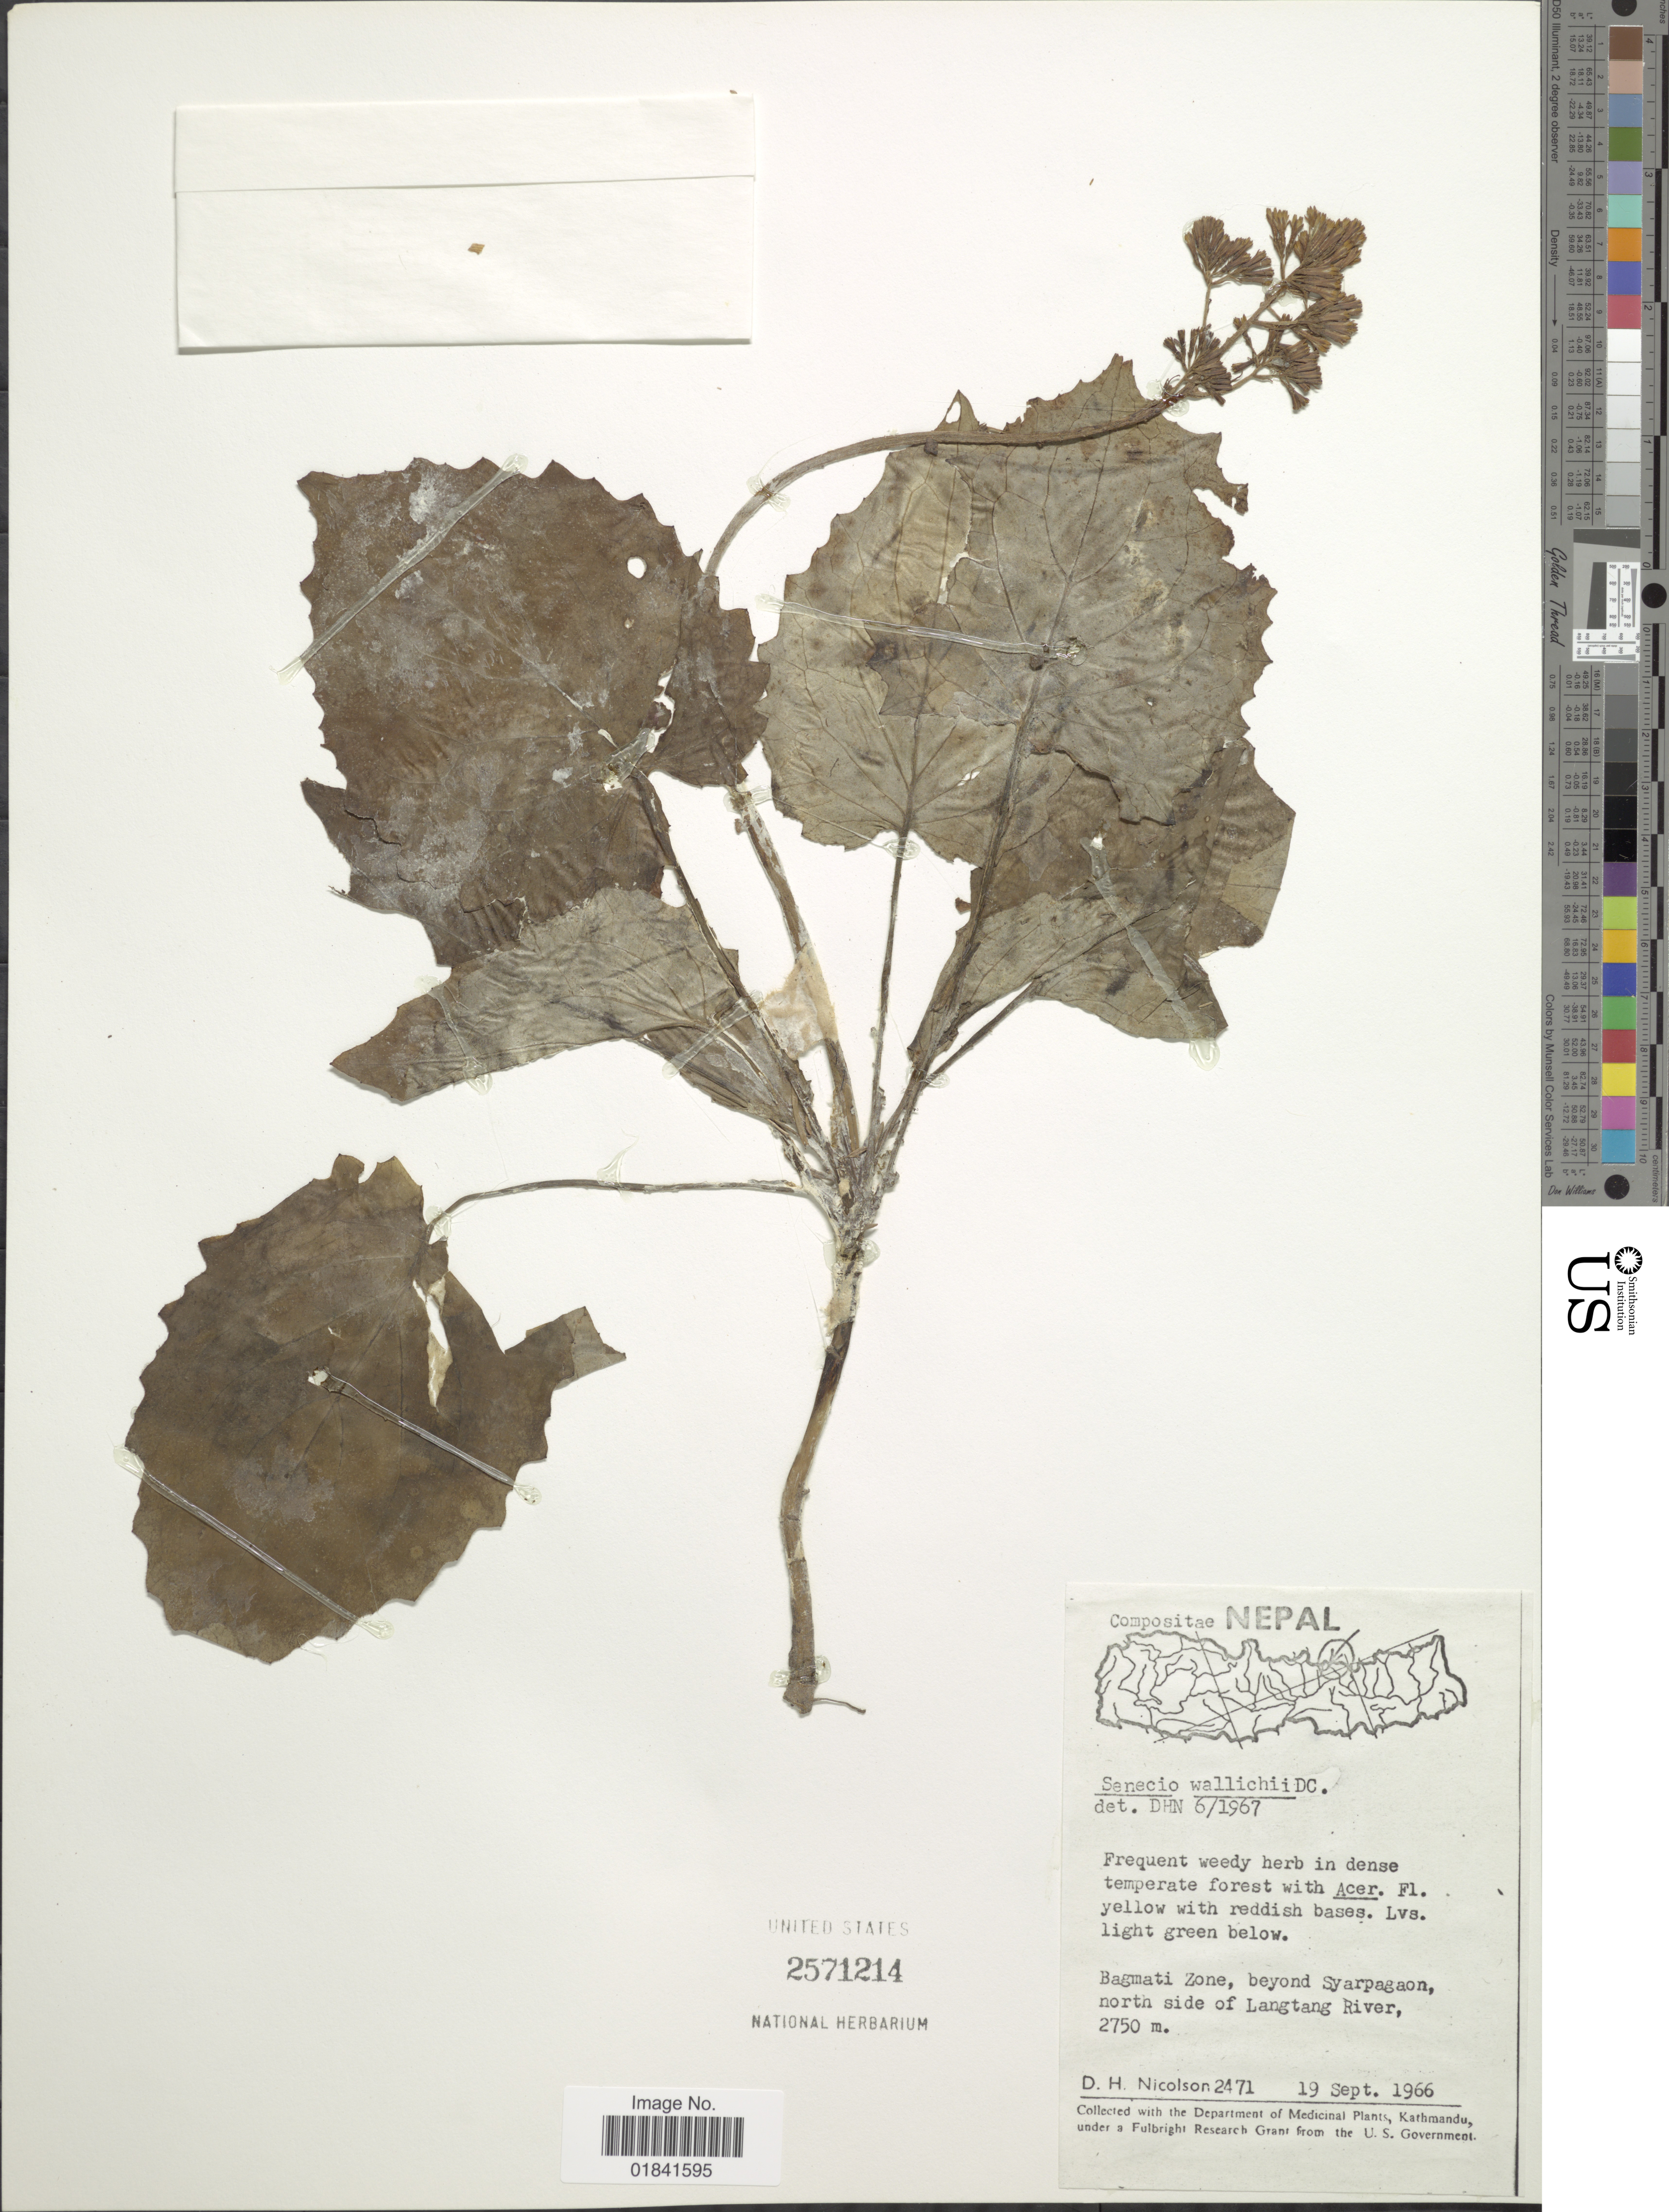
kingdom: Plantae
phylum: Tracheophyta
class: Magnoliopsida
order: Asterales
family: Asteraceae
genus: Senecio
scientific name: Senecio wallichii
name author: DC.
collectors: D. H. Nicolson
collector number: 2471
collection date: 1966-09-19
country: Nepal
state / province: Bagmati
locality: Bagmati Zone, beyond Syarpagaon, north side of Langtang River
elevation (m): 2750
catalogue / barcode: US 2571214